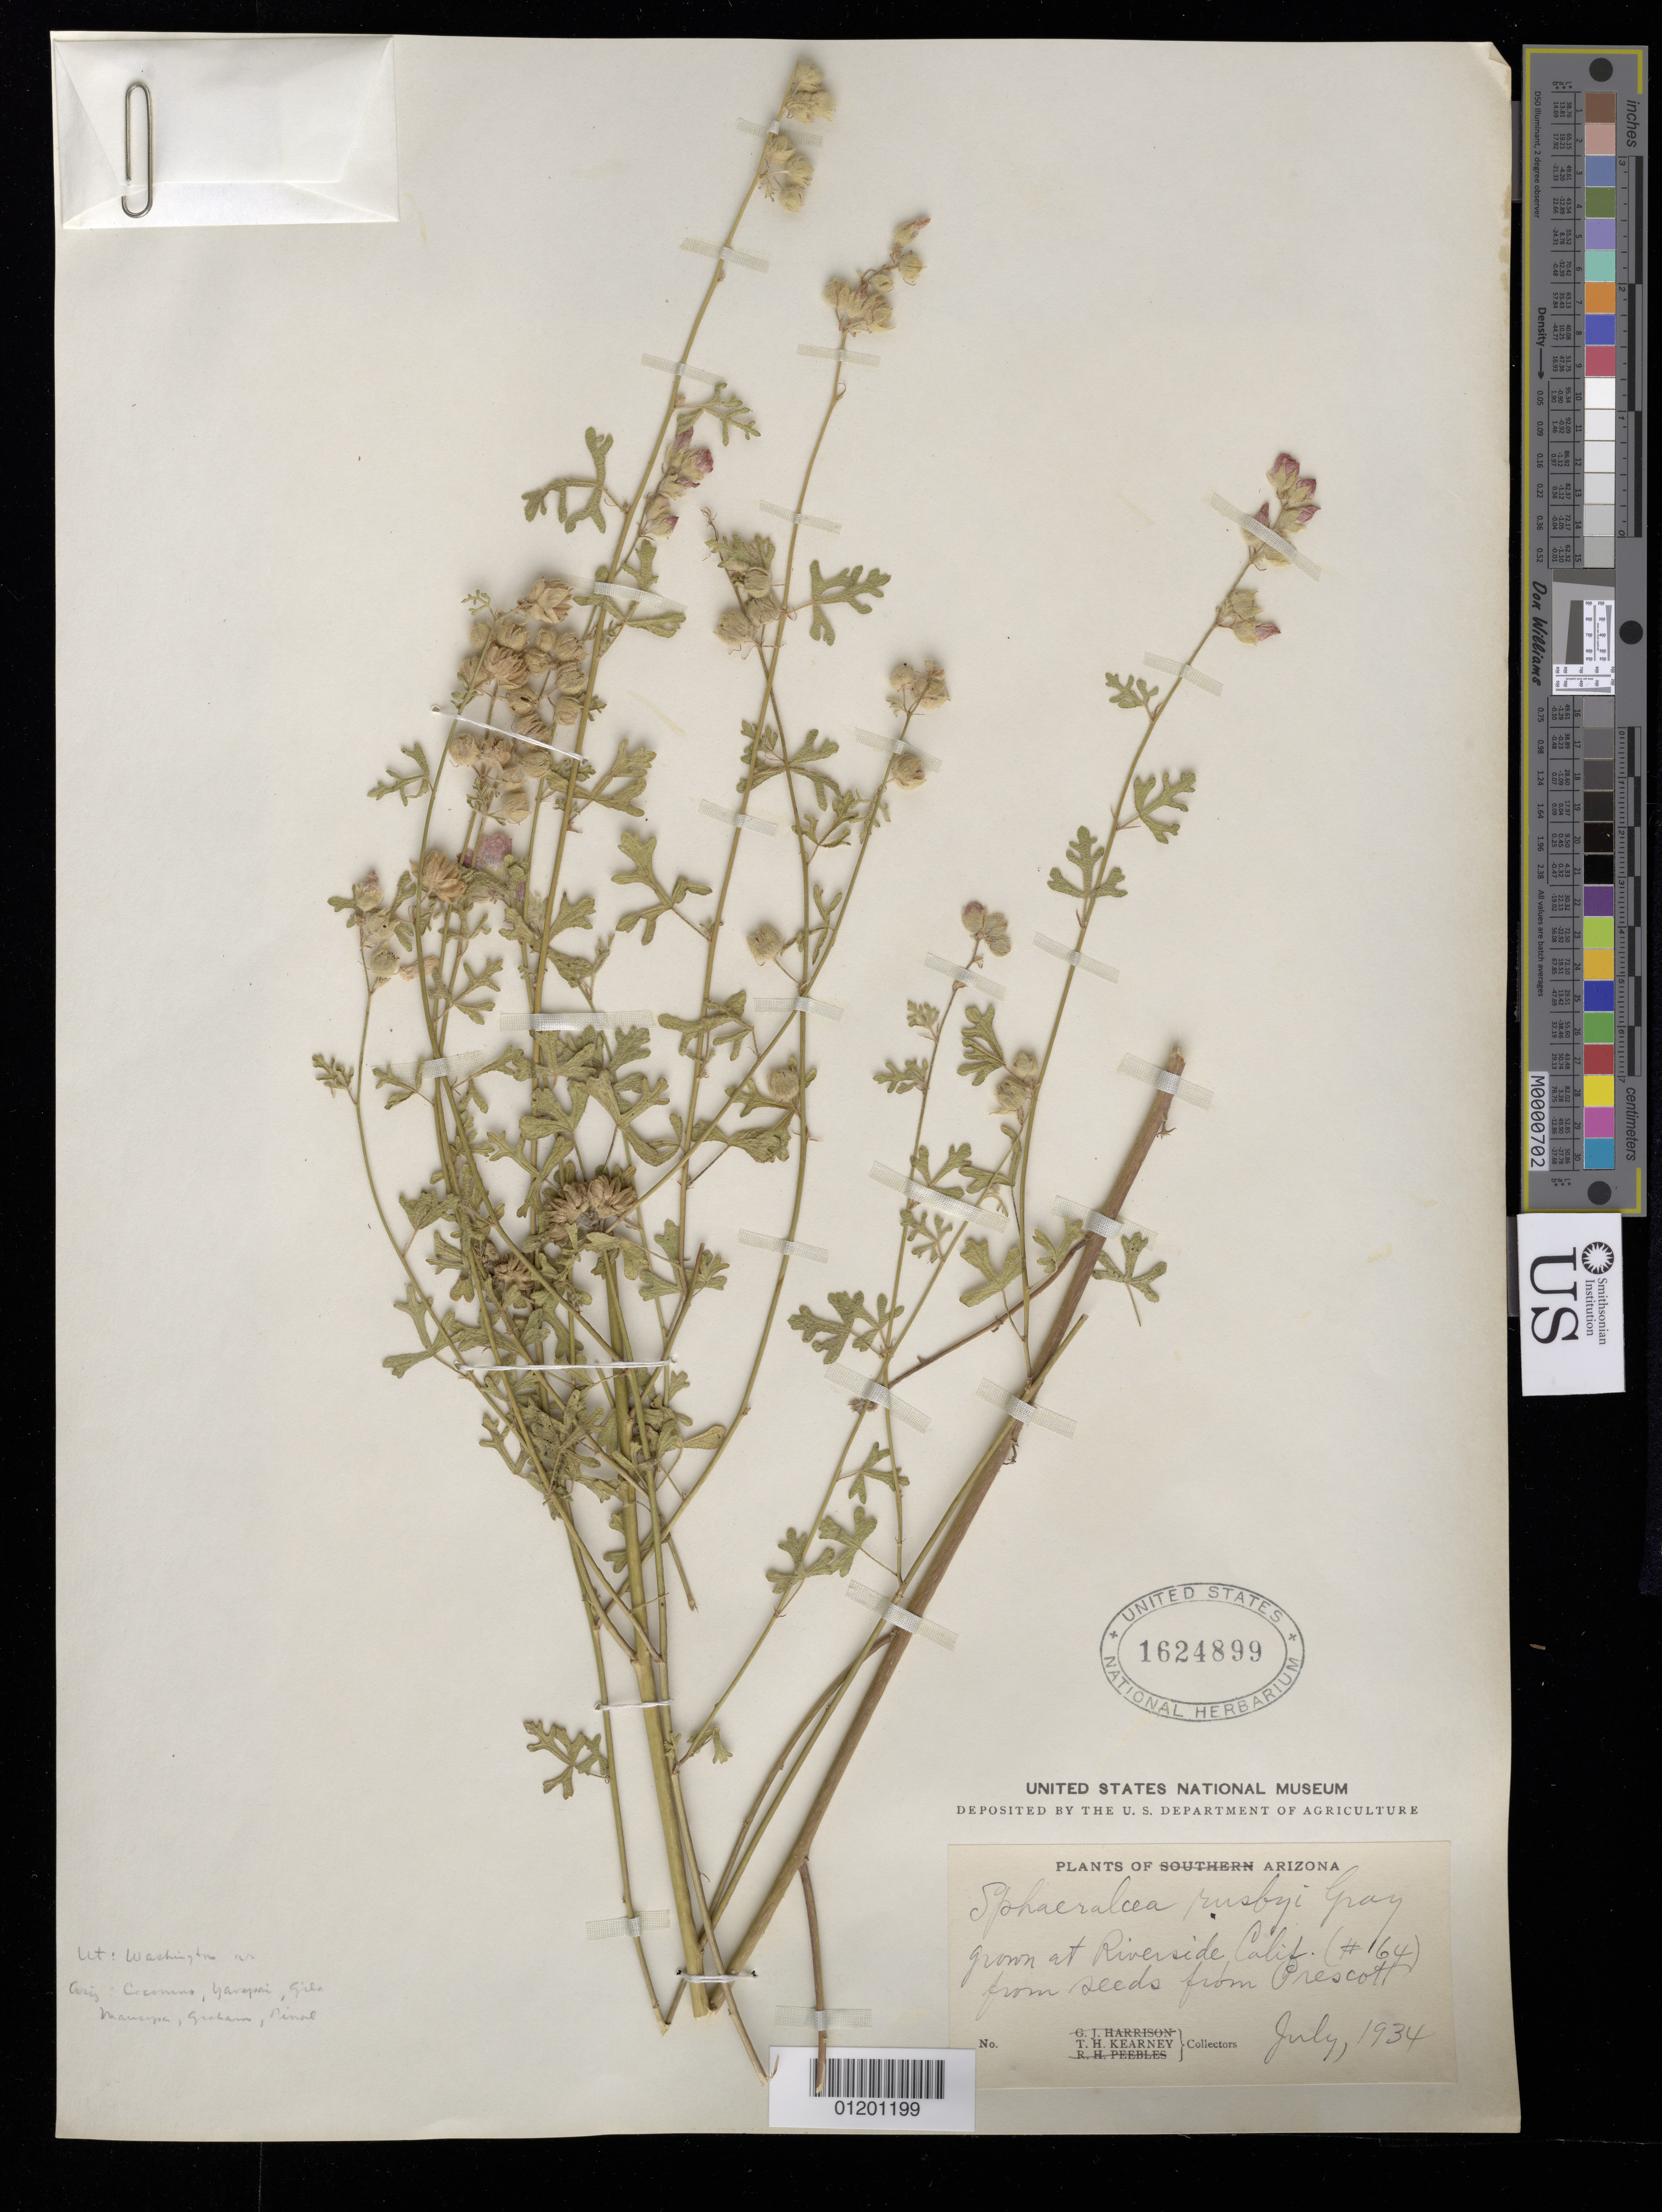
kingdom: Plantae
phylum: Tracheophyta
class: Magnoliopsida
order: Malvales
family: Malvaceae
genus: Sphaeralcea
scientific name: Sphaeralcea rusbyi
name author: A. Gray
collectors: T. H. Kearney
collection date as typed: Jul 1934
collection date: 1934-07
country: United States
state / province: Arizona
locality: Prescott.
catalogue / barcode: US 1624899